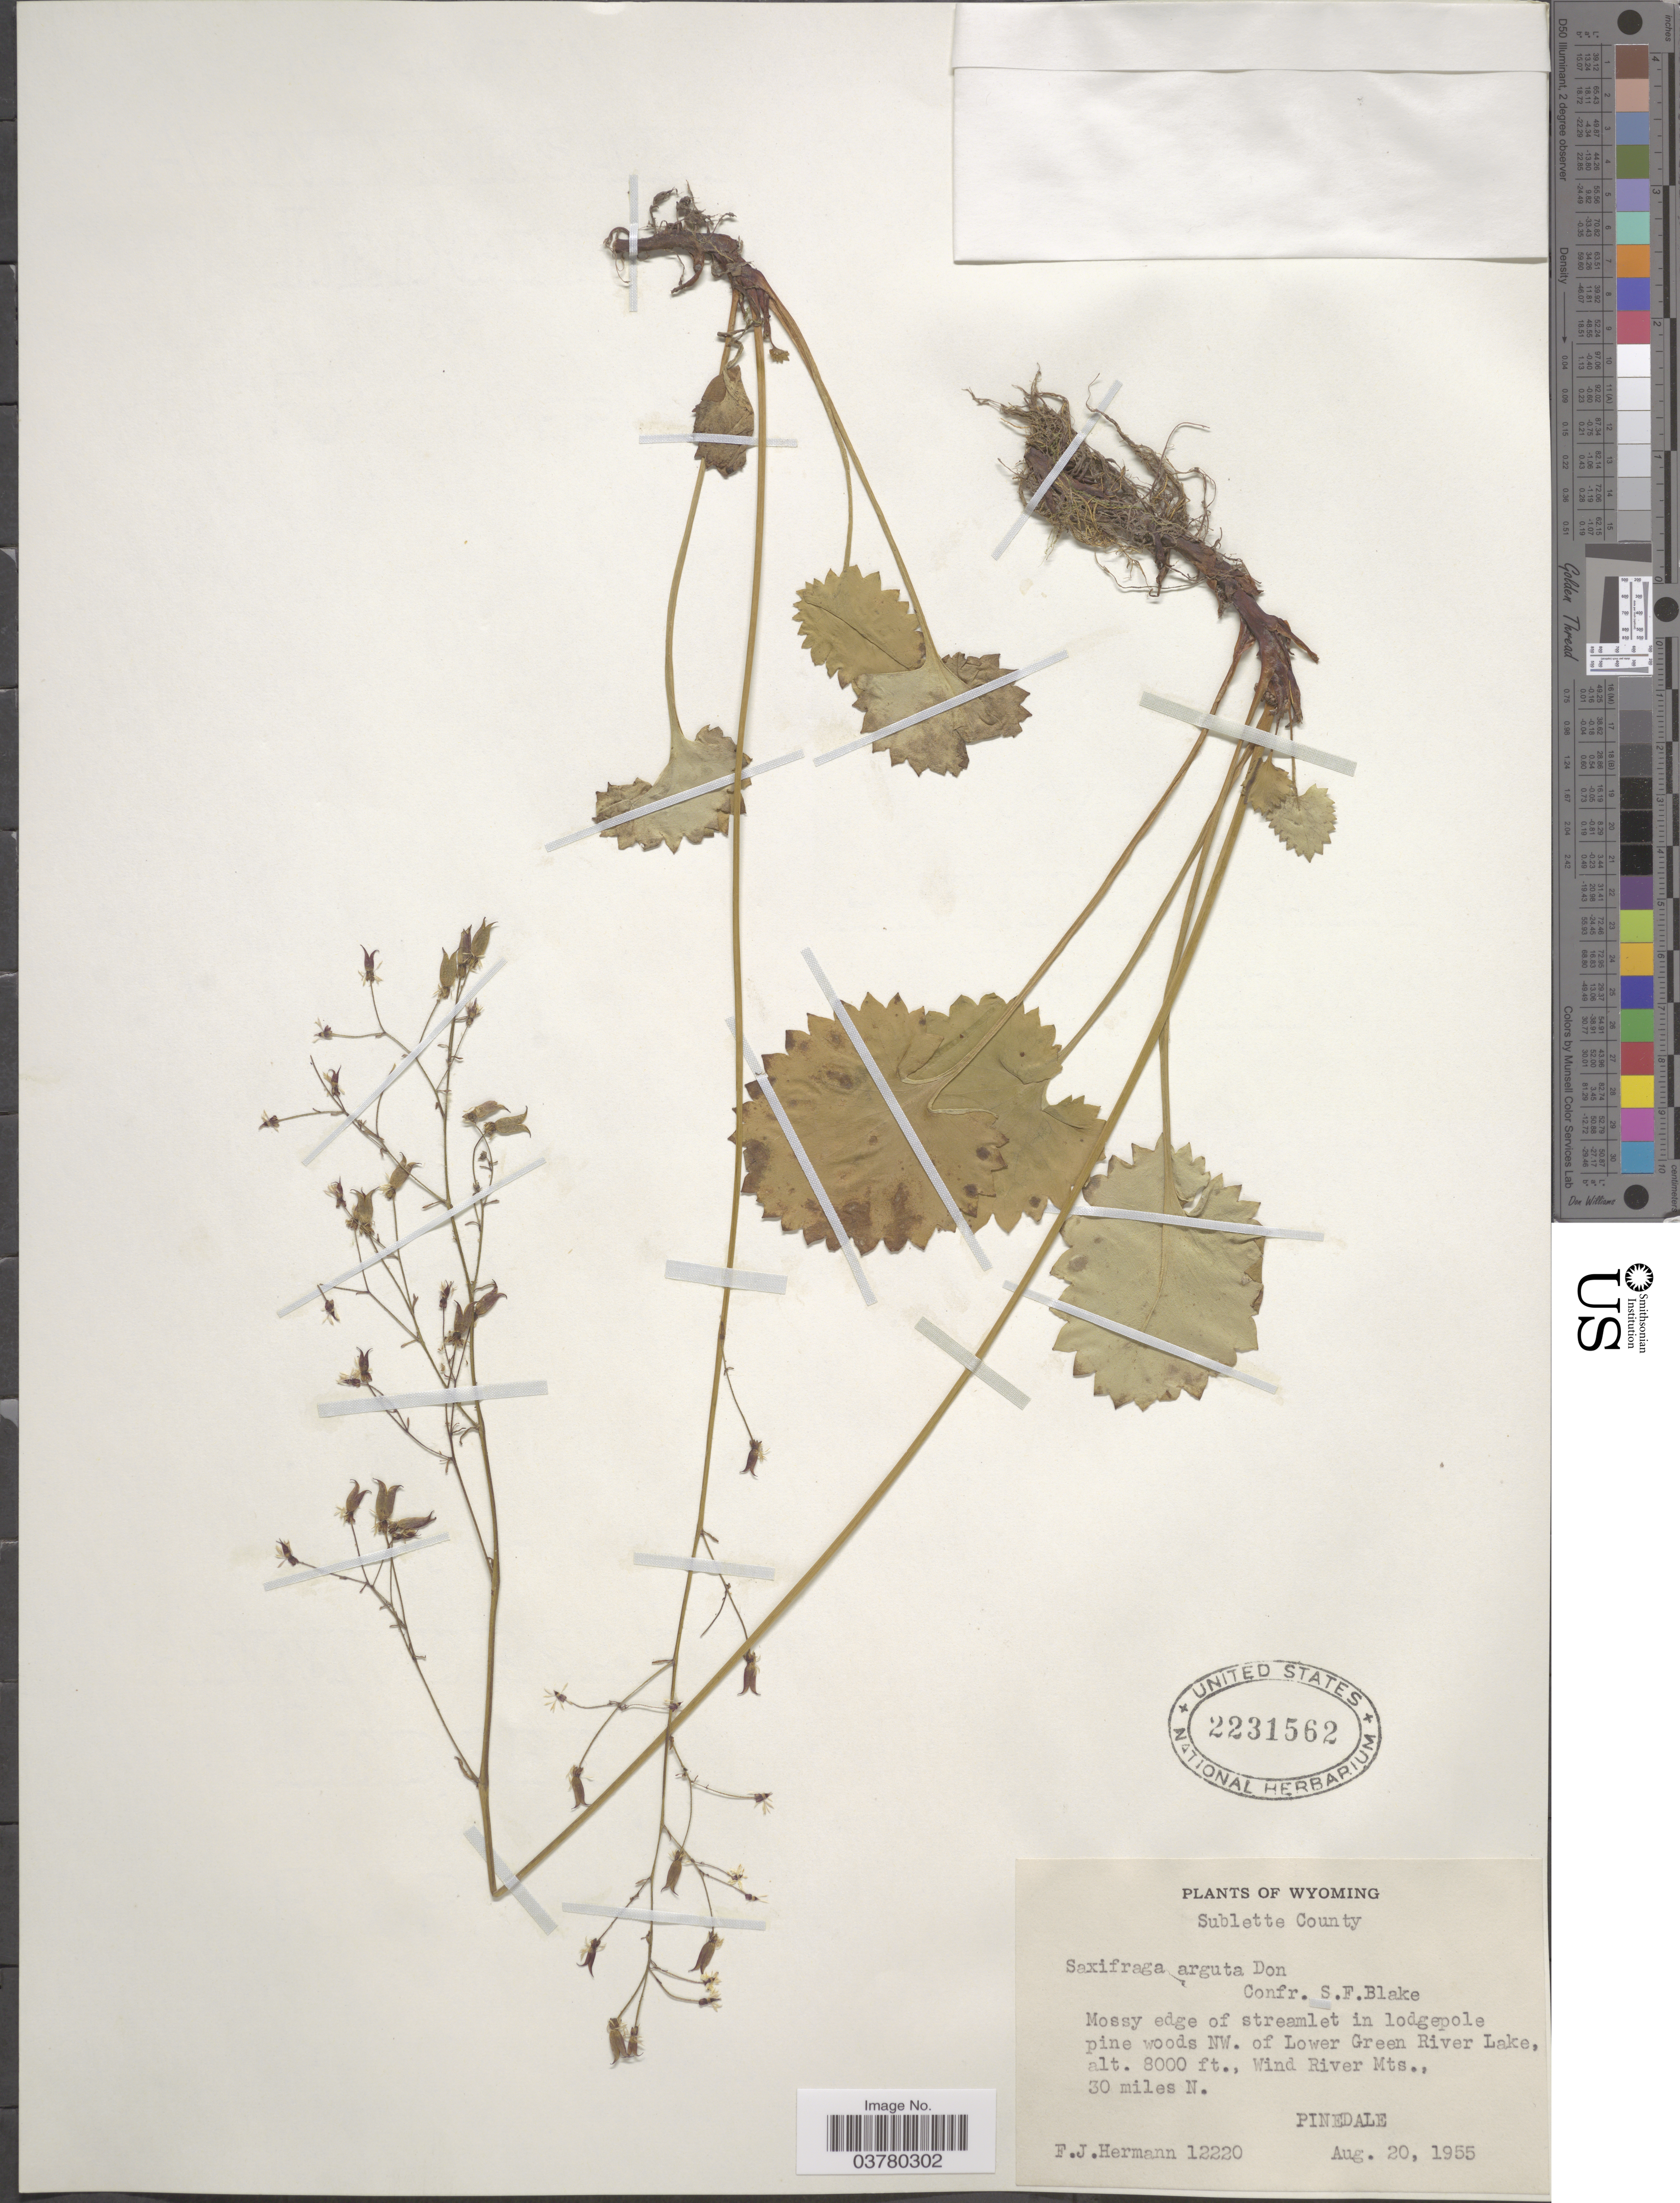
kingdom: Plantae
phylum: Tracheophyta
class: Magnoliopsida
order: Saxifragales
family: Saxifragaceae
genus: Micranthes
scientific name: Micranthes odontoloma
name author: (Piper) A. Heller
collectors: F. J. Hermann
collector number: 12220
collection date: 1955-08-20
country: United States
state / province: Wyoming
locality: Sublette County. Mossy edge of streamlet in lodgepole pine woods NW. of Lower Green River Lake, Wind River Mts., 30 miles N. Pinedale.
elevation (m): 2438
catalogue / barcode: US 2231562